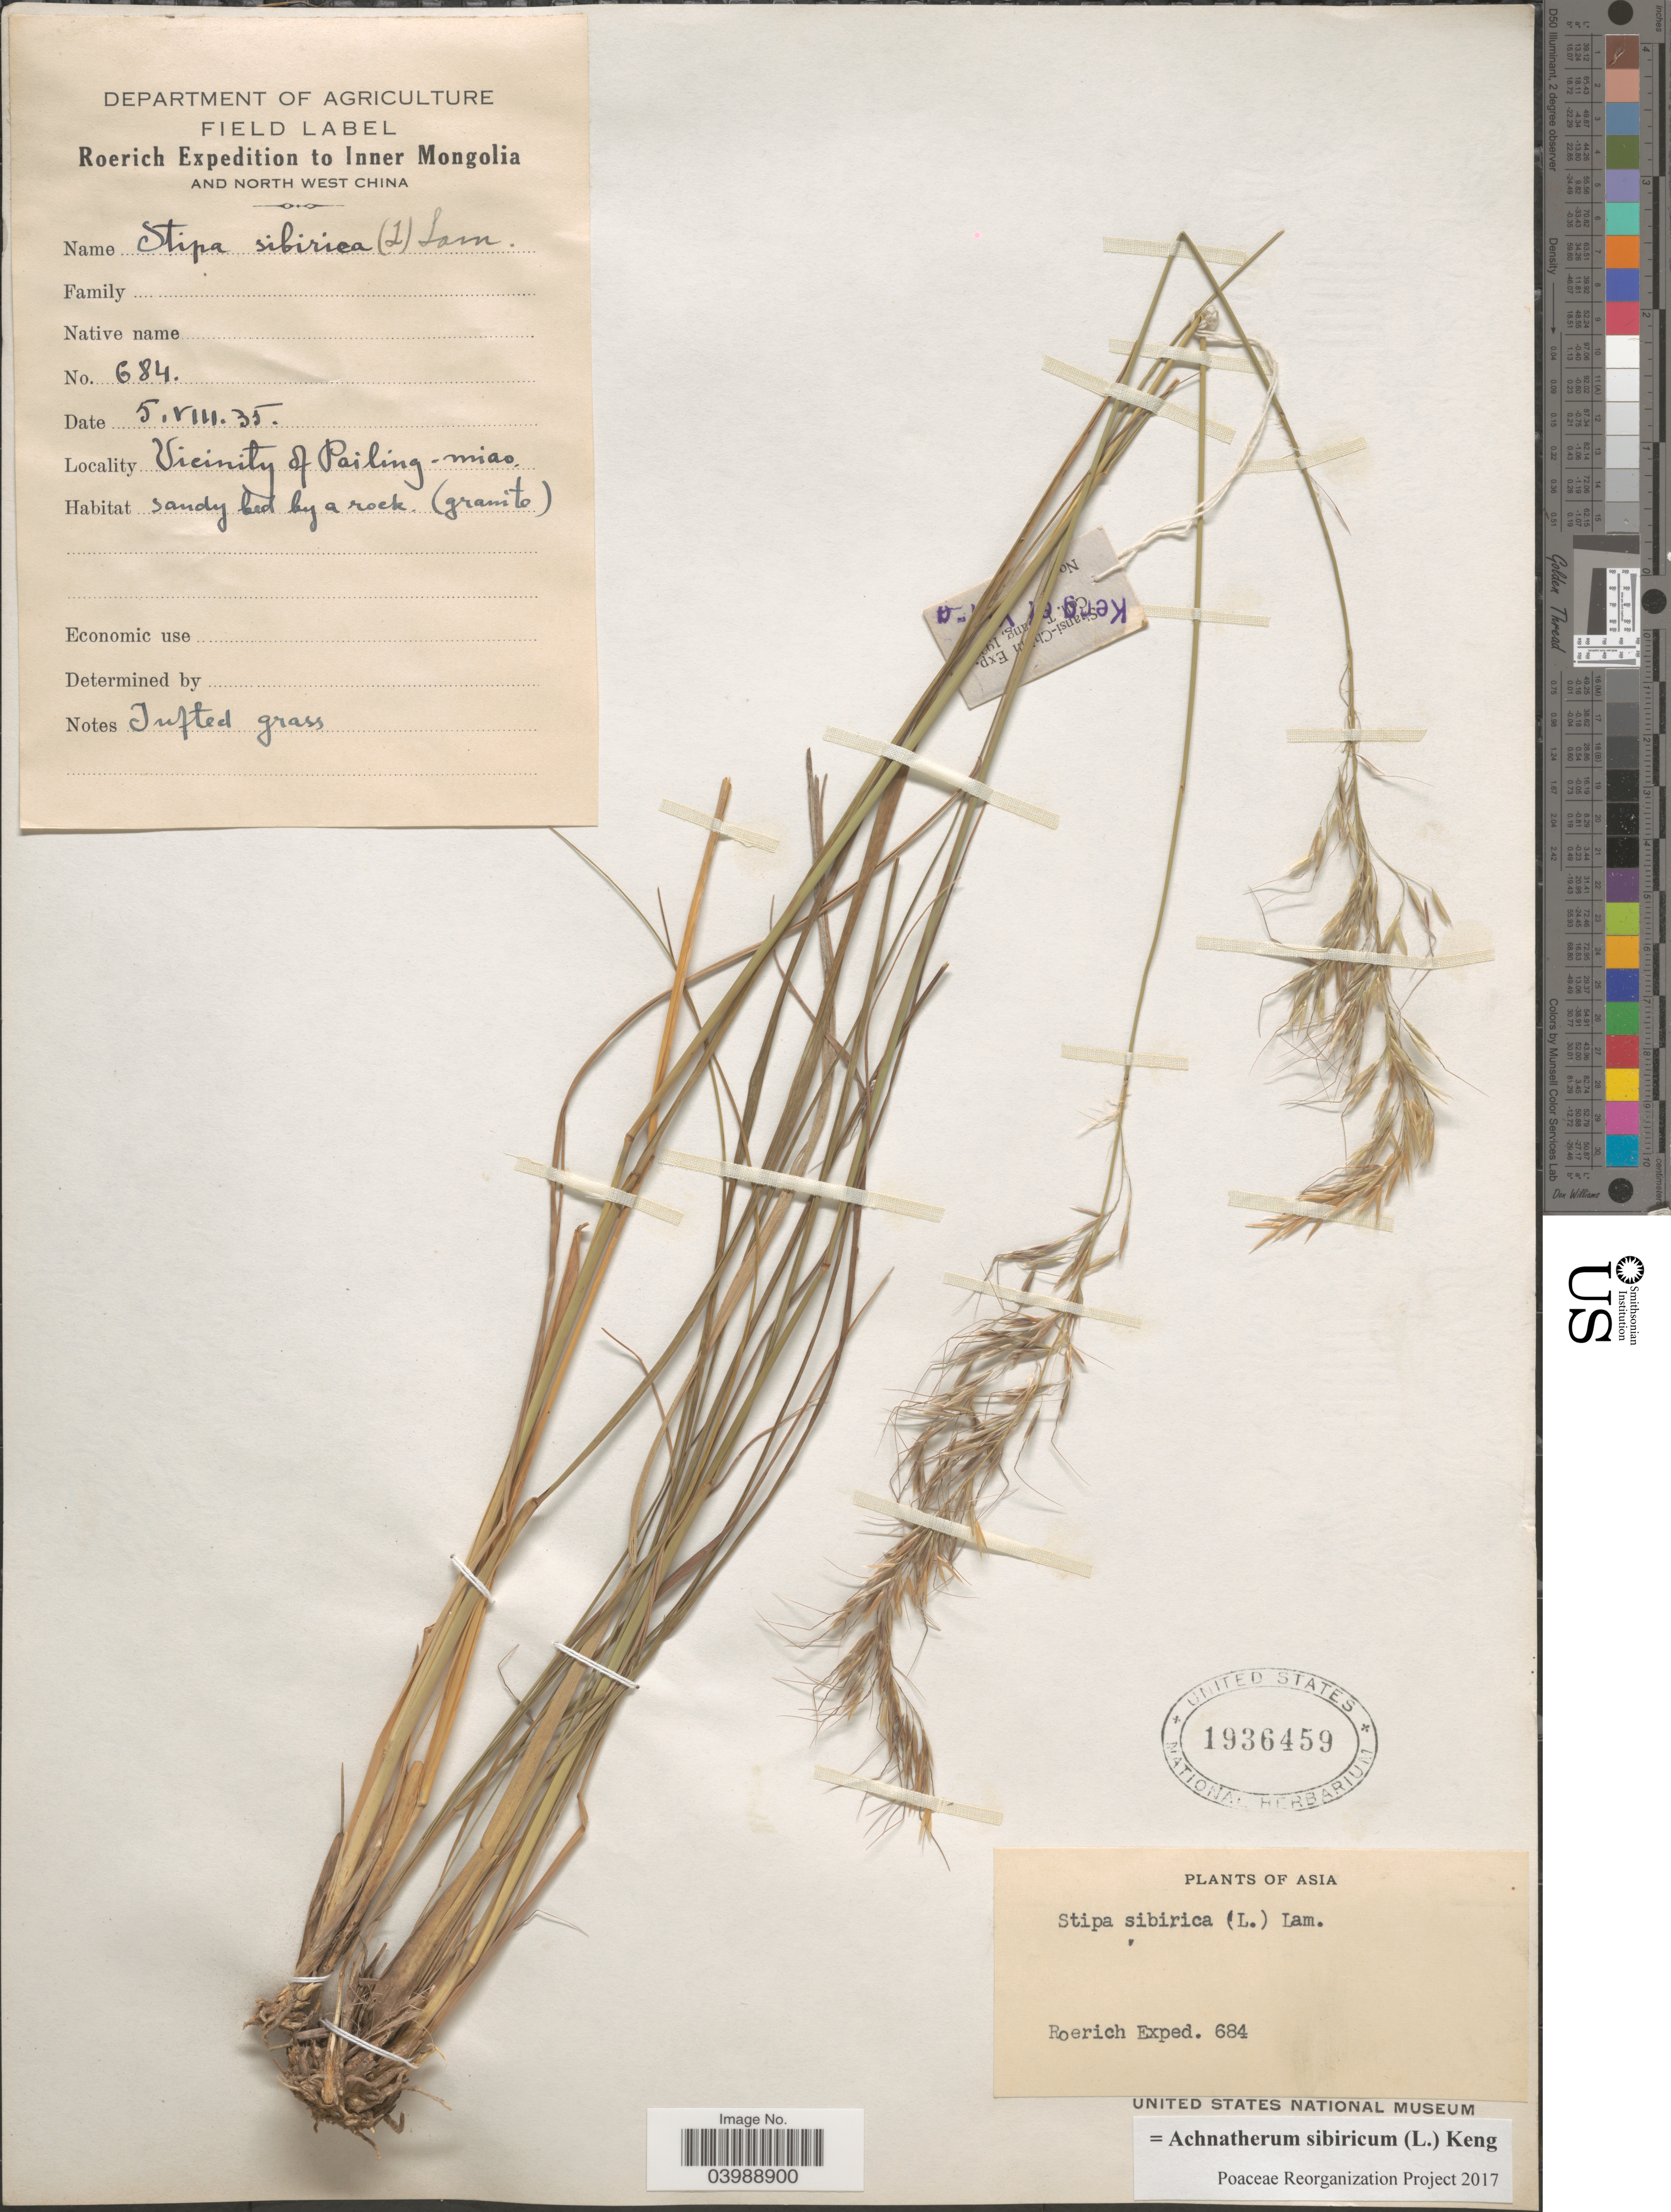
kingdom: Plantae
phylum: Tracheophyta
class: Liliopsida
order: Poales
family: Poaceae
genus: Achnatherum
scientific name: Achnatherum sibiricum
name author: (L.) Keng ex Tzvelev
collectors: Roerich Expedition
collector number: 684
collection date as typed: Transcribed d/m/y: 5/8/35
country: China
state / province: Nei Monggol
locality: Inner Mongolia and North West China. Vicinity of Pailing-miao. Sandy bed by a rock (granite).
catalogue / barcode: US 1936459